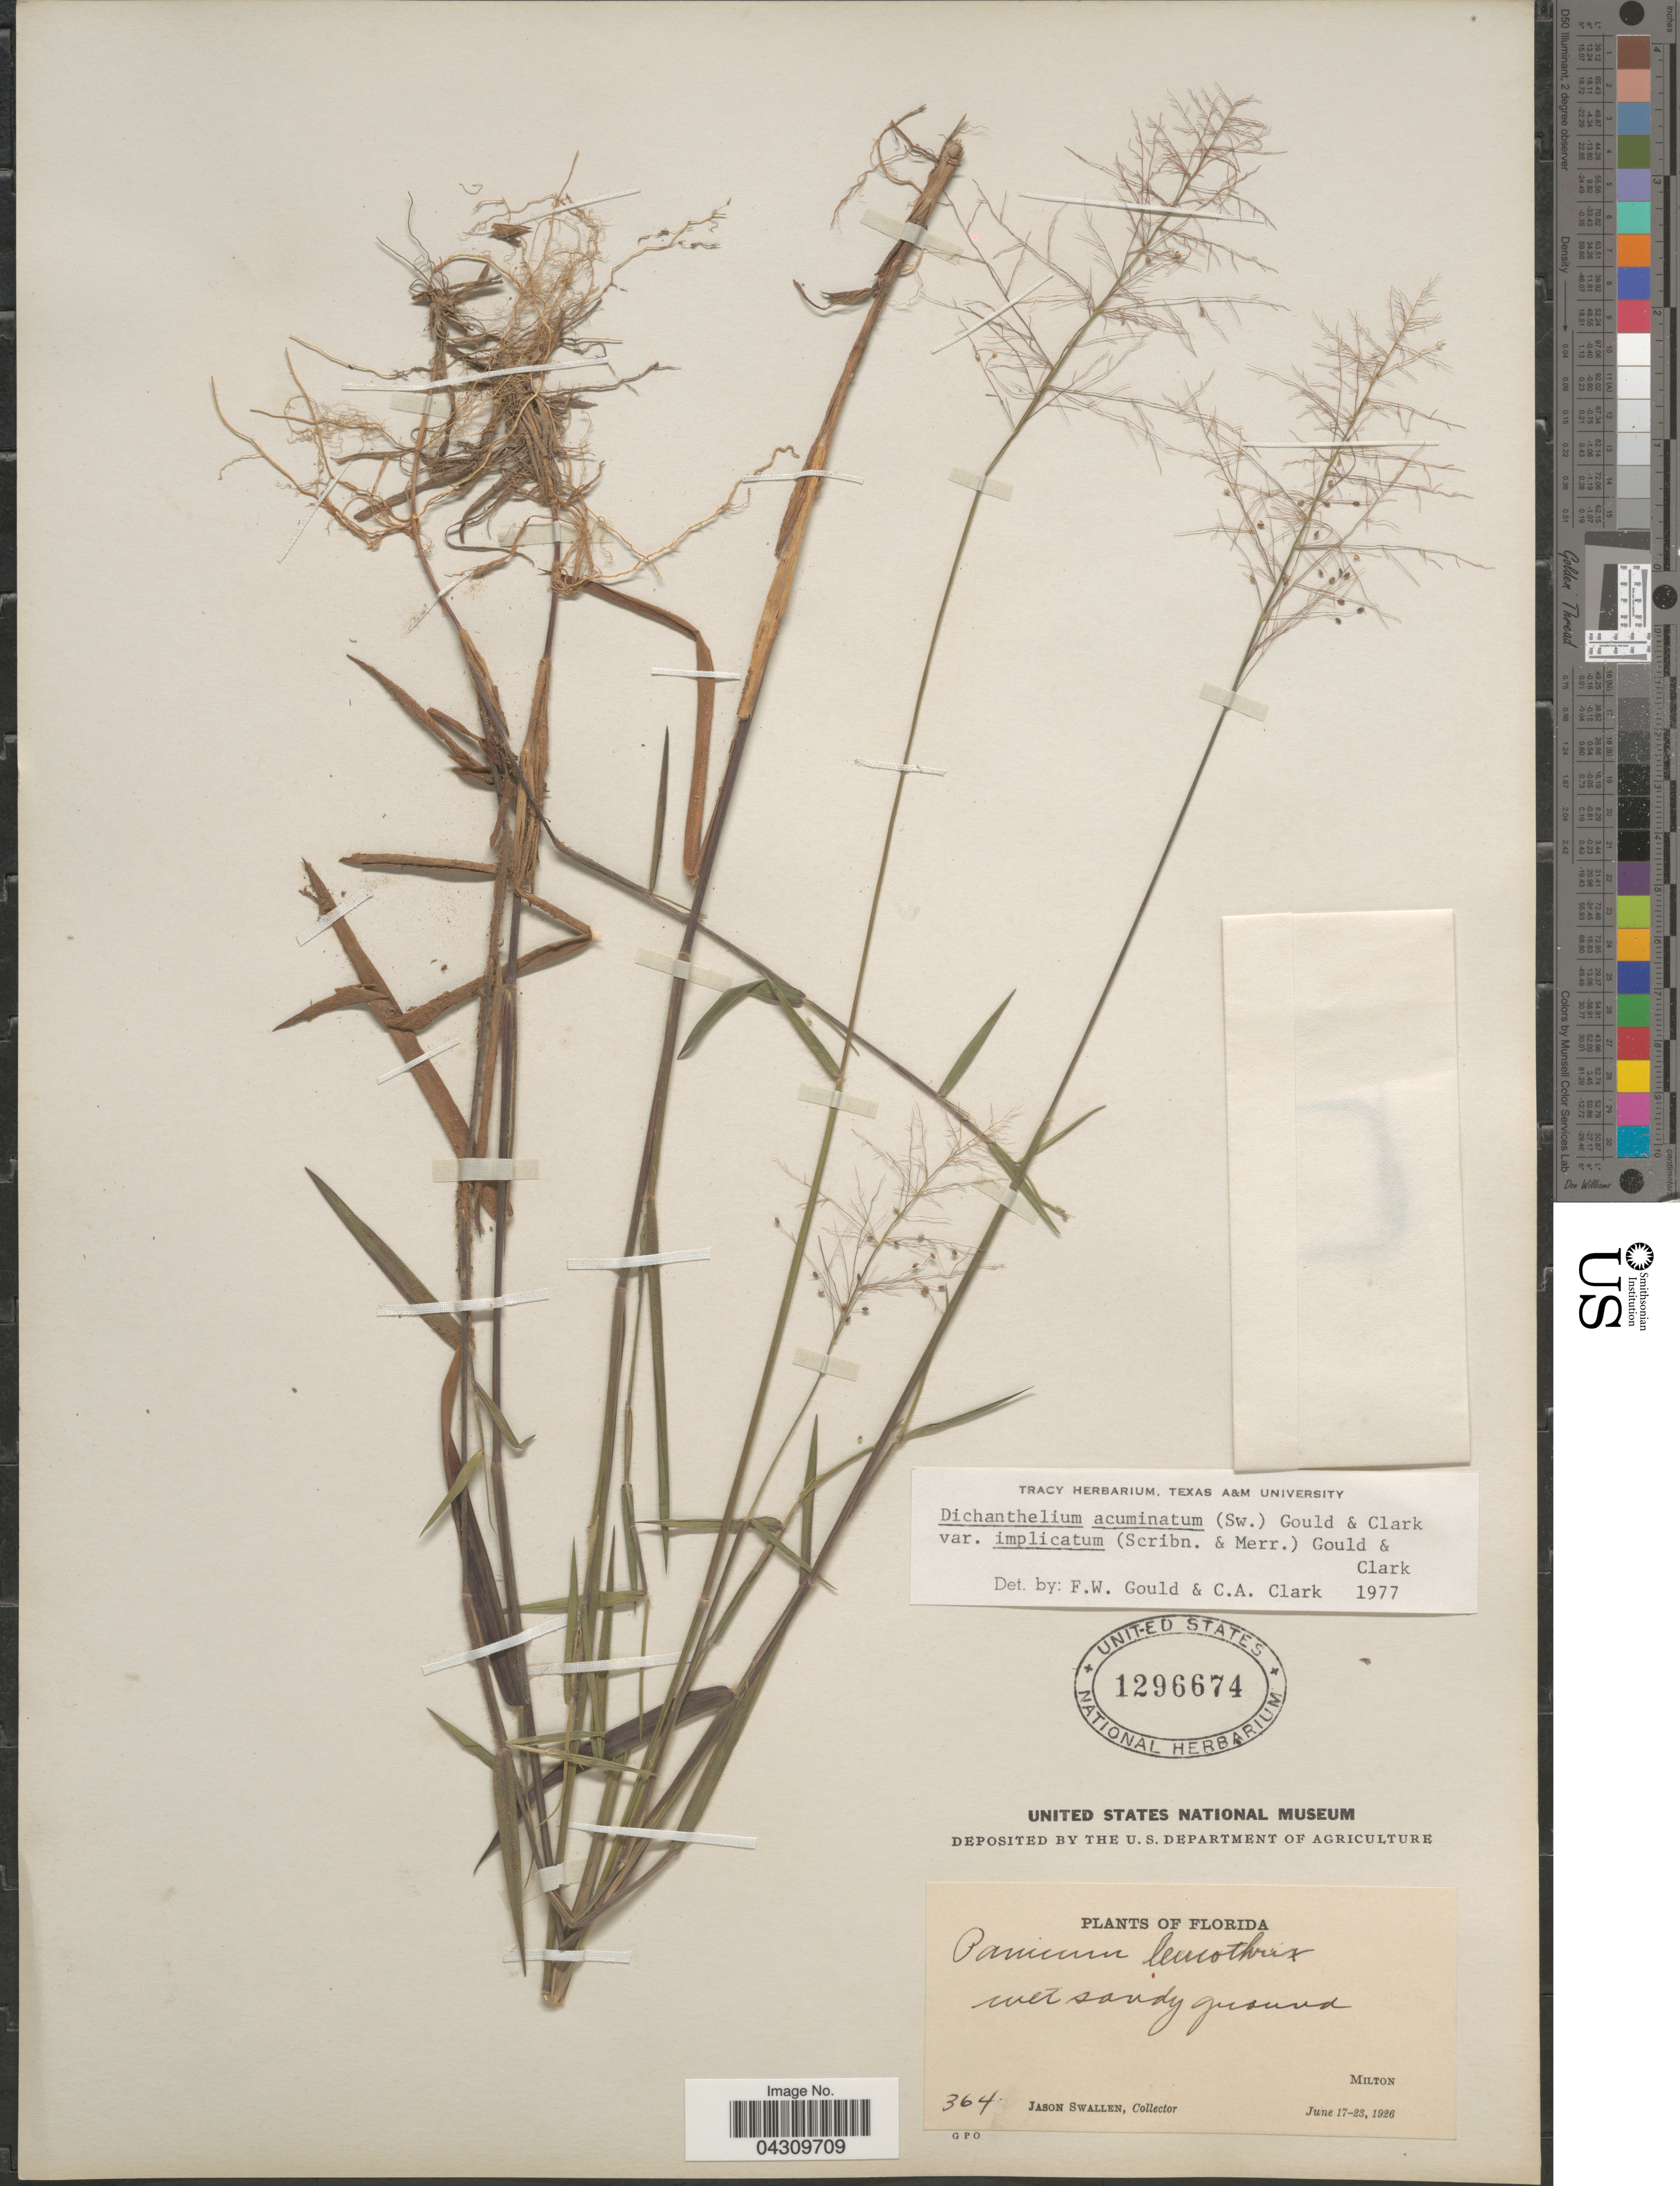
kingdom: Plantae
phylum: Tracheophyta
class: Liliopsida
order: Poales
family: Poaceae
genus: Dichanthelium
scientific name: Dichanthelium acuminatum var. acuminatum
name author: (Sw.) Gould & C.A. Clark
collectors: J. R. Swallen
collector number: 364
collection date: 1926-06-17/1926-06-23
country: United States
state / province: Florida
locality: Milton.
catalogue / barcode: US 1296674